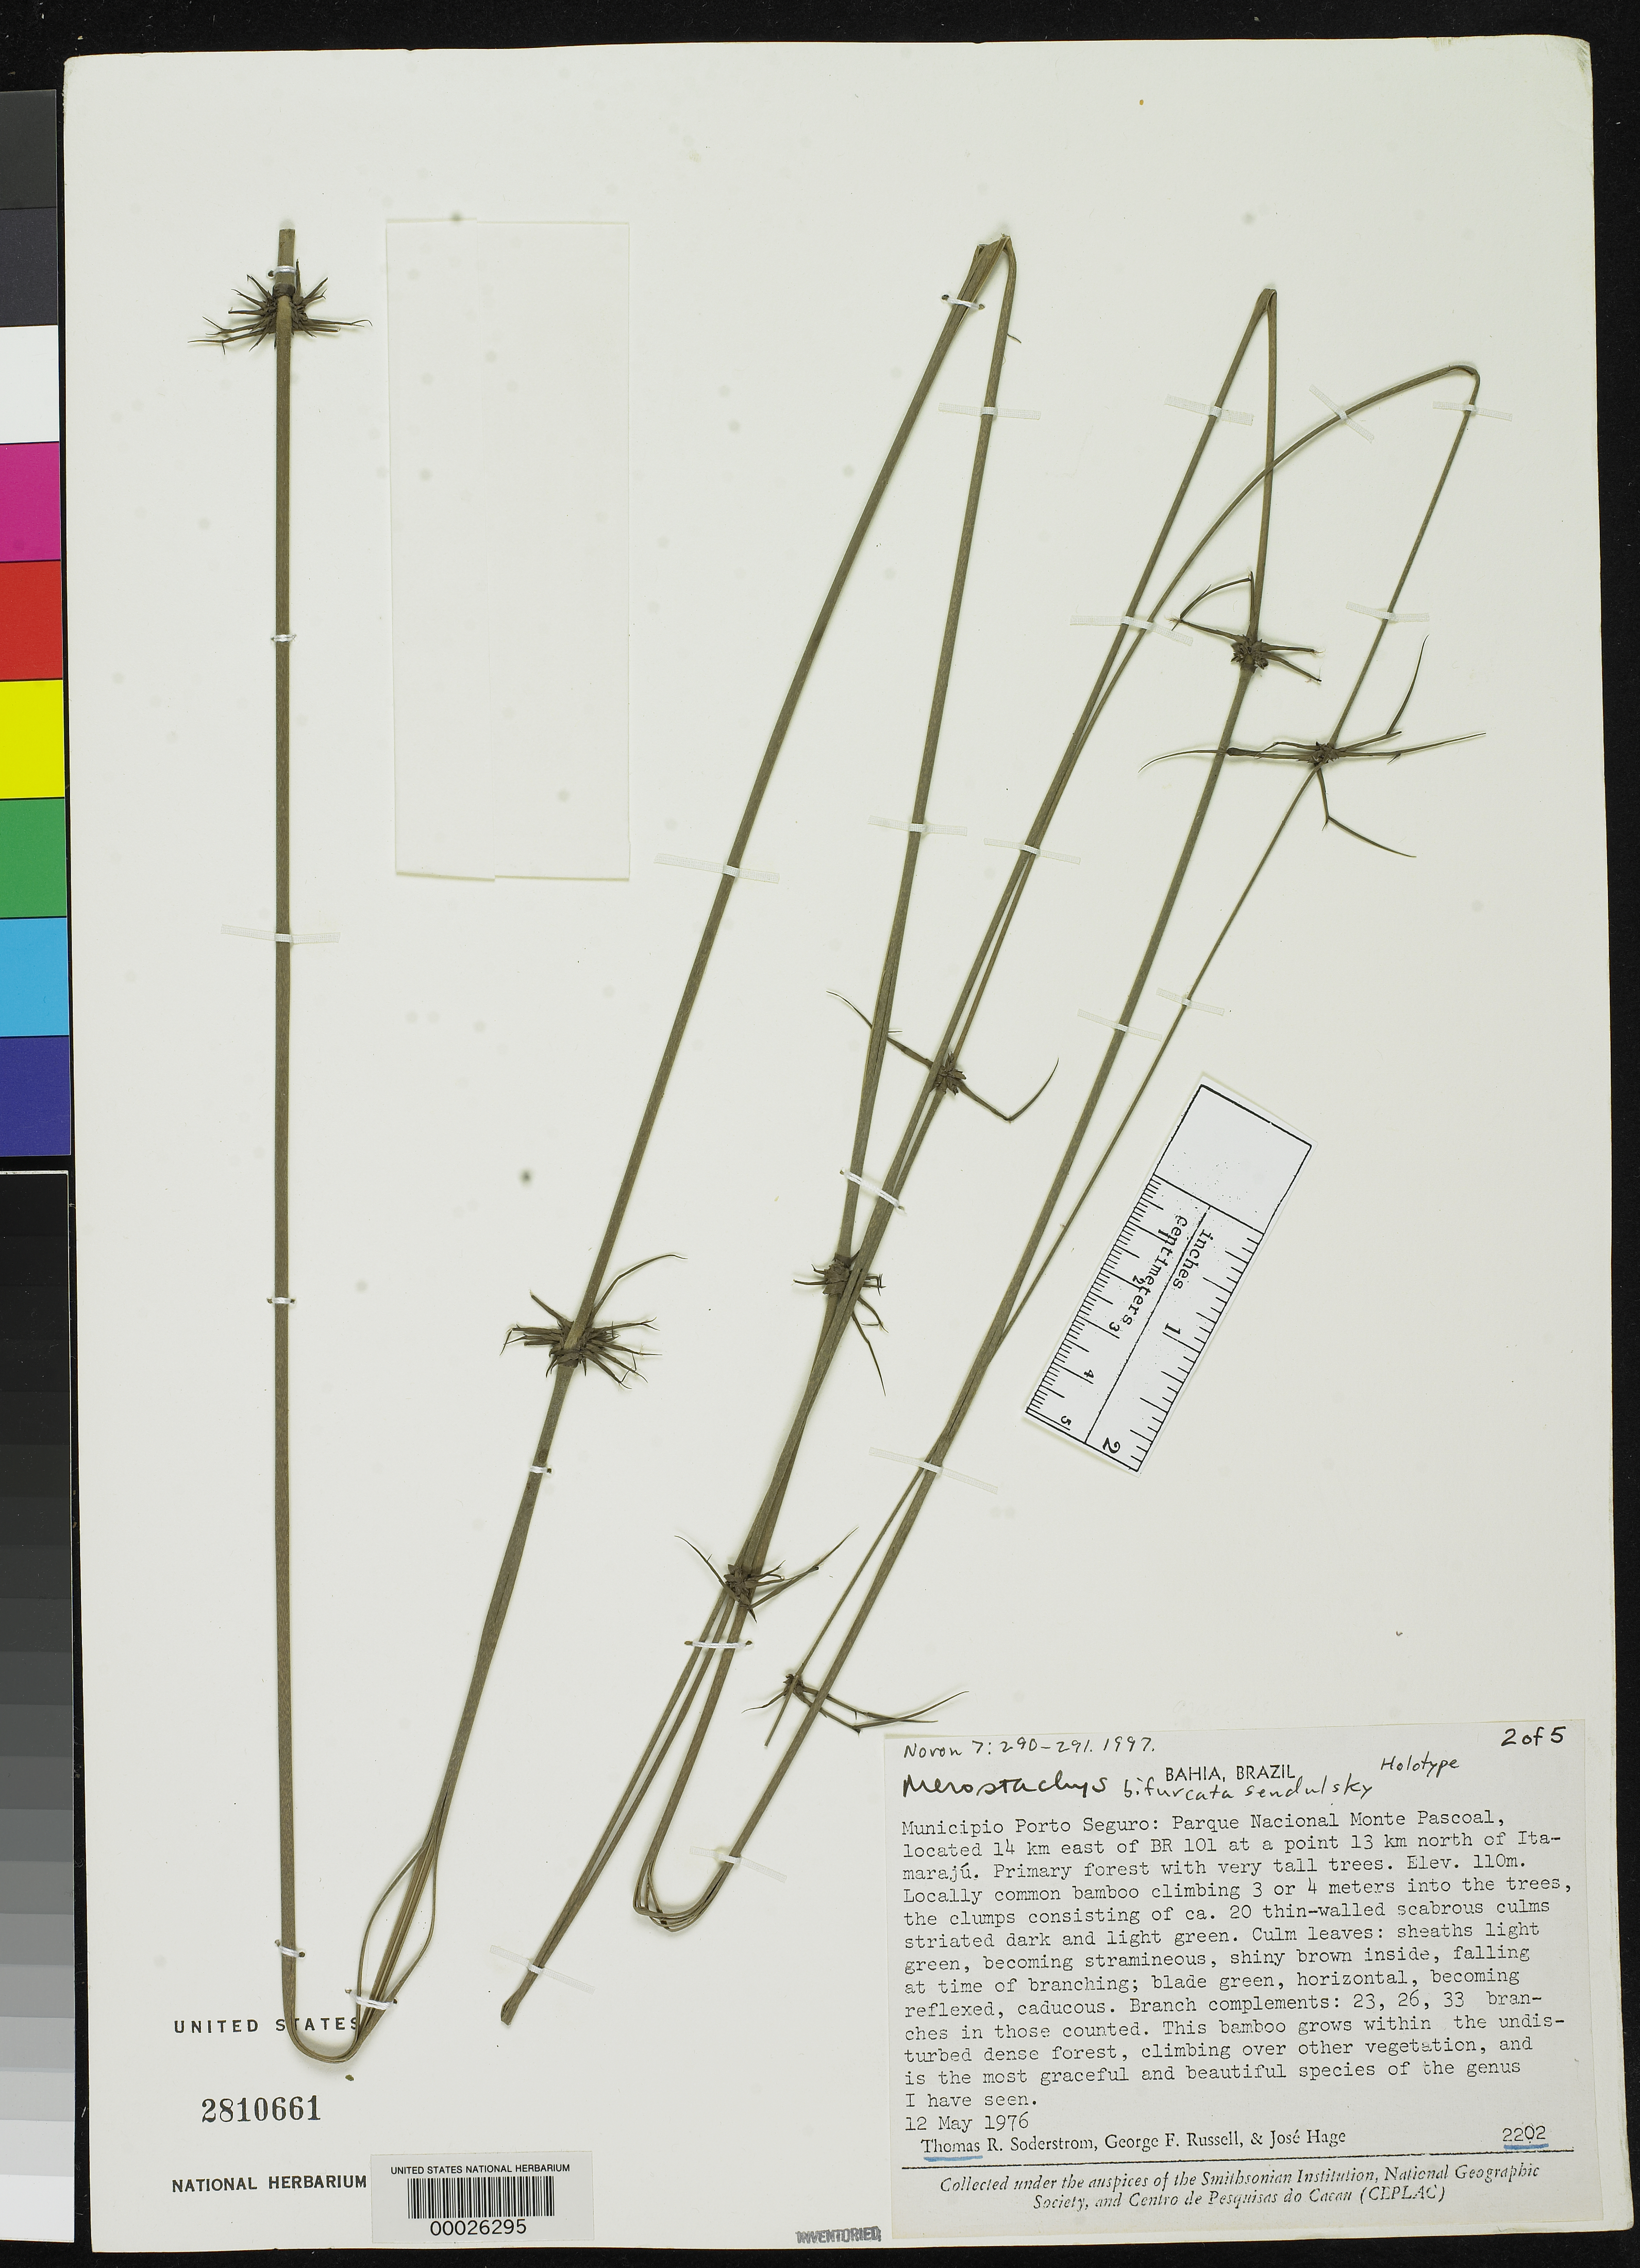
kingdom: Plantae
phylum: Tracheophyta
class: Liliopsida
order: Poales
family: Poaceae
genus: Merostachys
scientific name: Merostachys bifurcata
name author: Send.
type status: Holotype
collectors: T. R. Soderstrom, G. Russell & J. Hage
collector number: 2202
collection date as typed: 12 May 1976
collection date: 1976-05-12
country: Brazil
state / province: Bahia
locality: Municipio Porto Seguro: Parque Nacional Monte Pascoal, located 14 km east of BR 101 at a point 13 km north of Itamarajú.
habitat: Primary forest with very tall trees.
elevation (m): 110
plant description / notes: Holotype mounted on 5 sheets.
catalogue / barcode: US 2810661